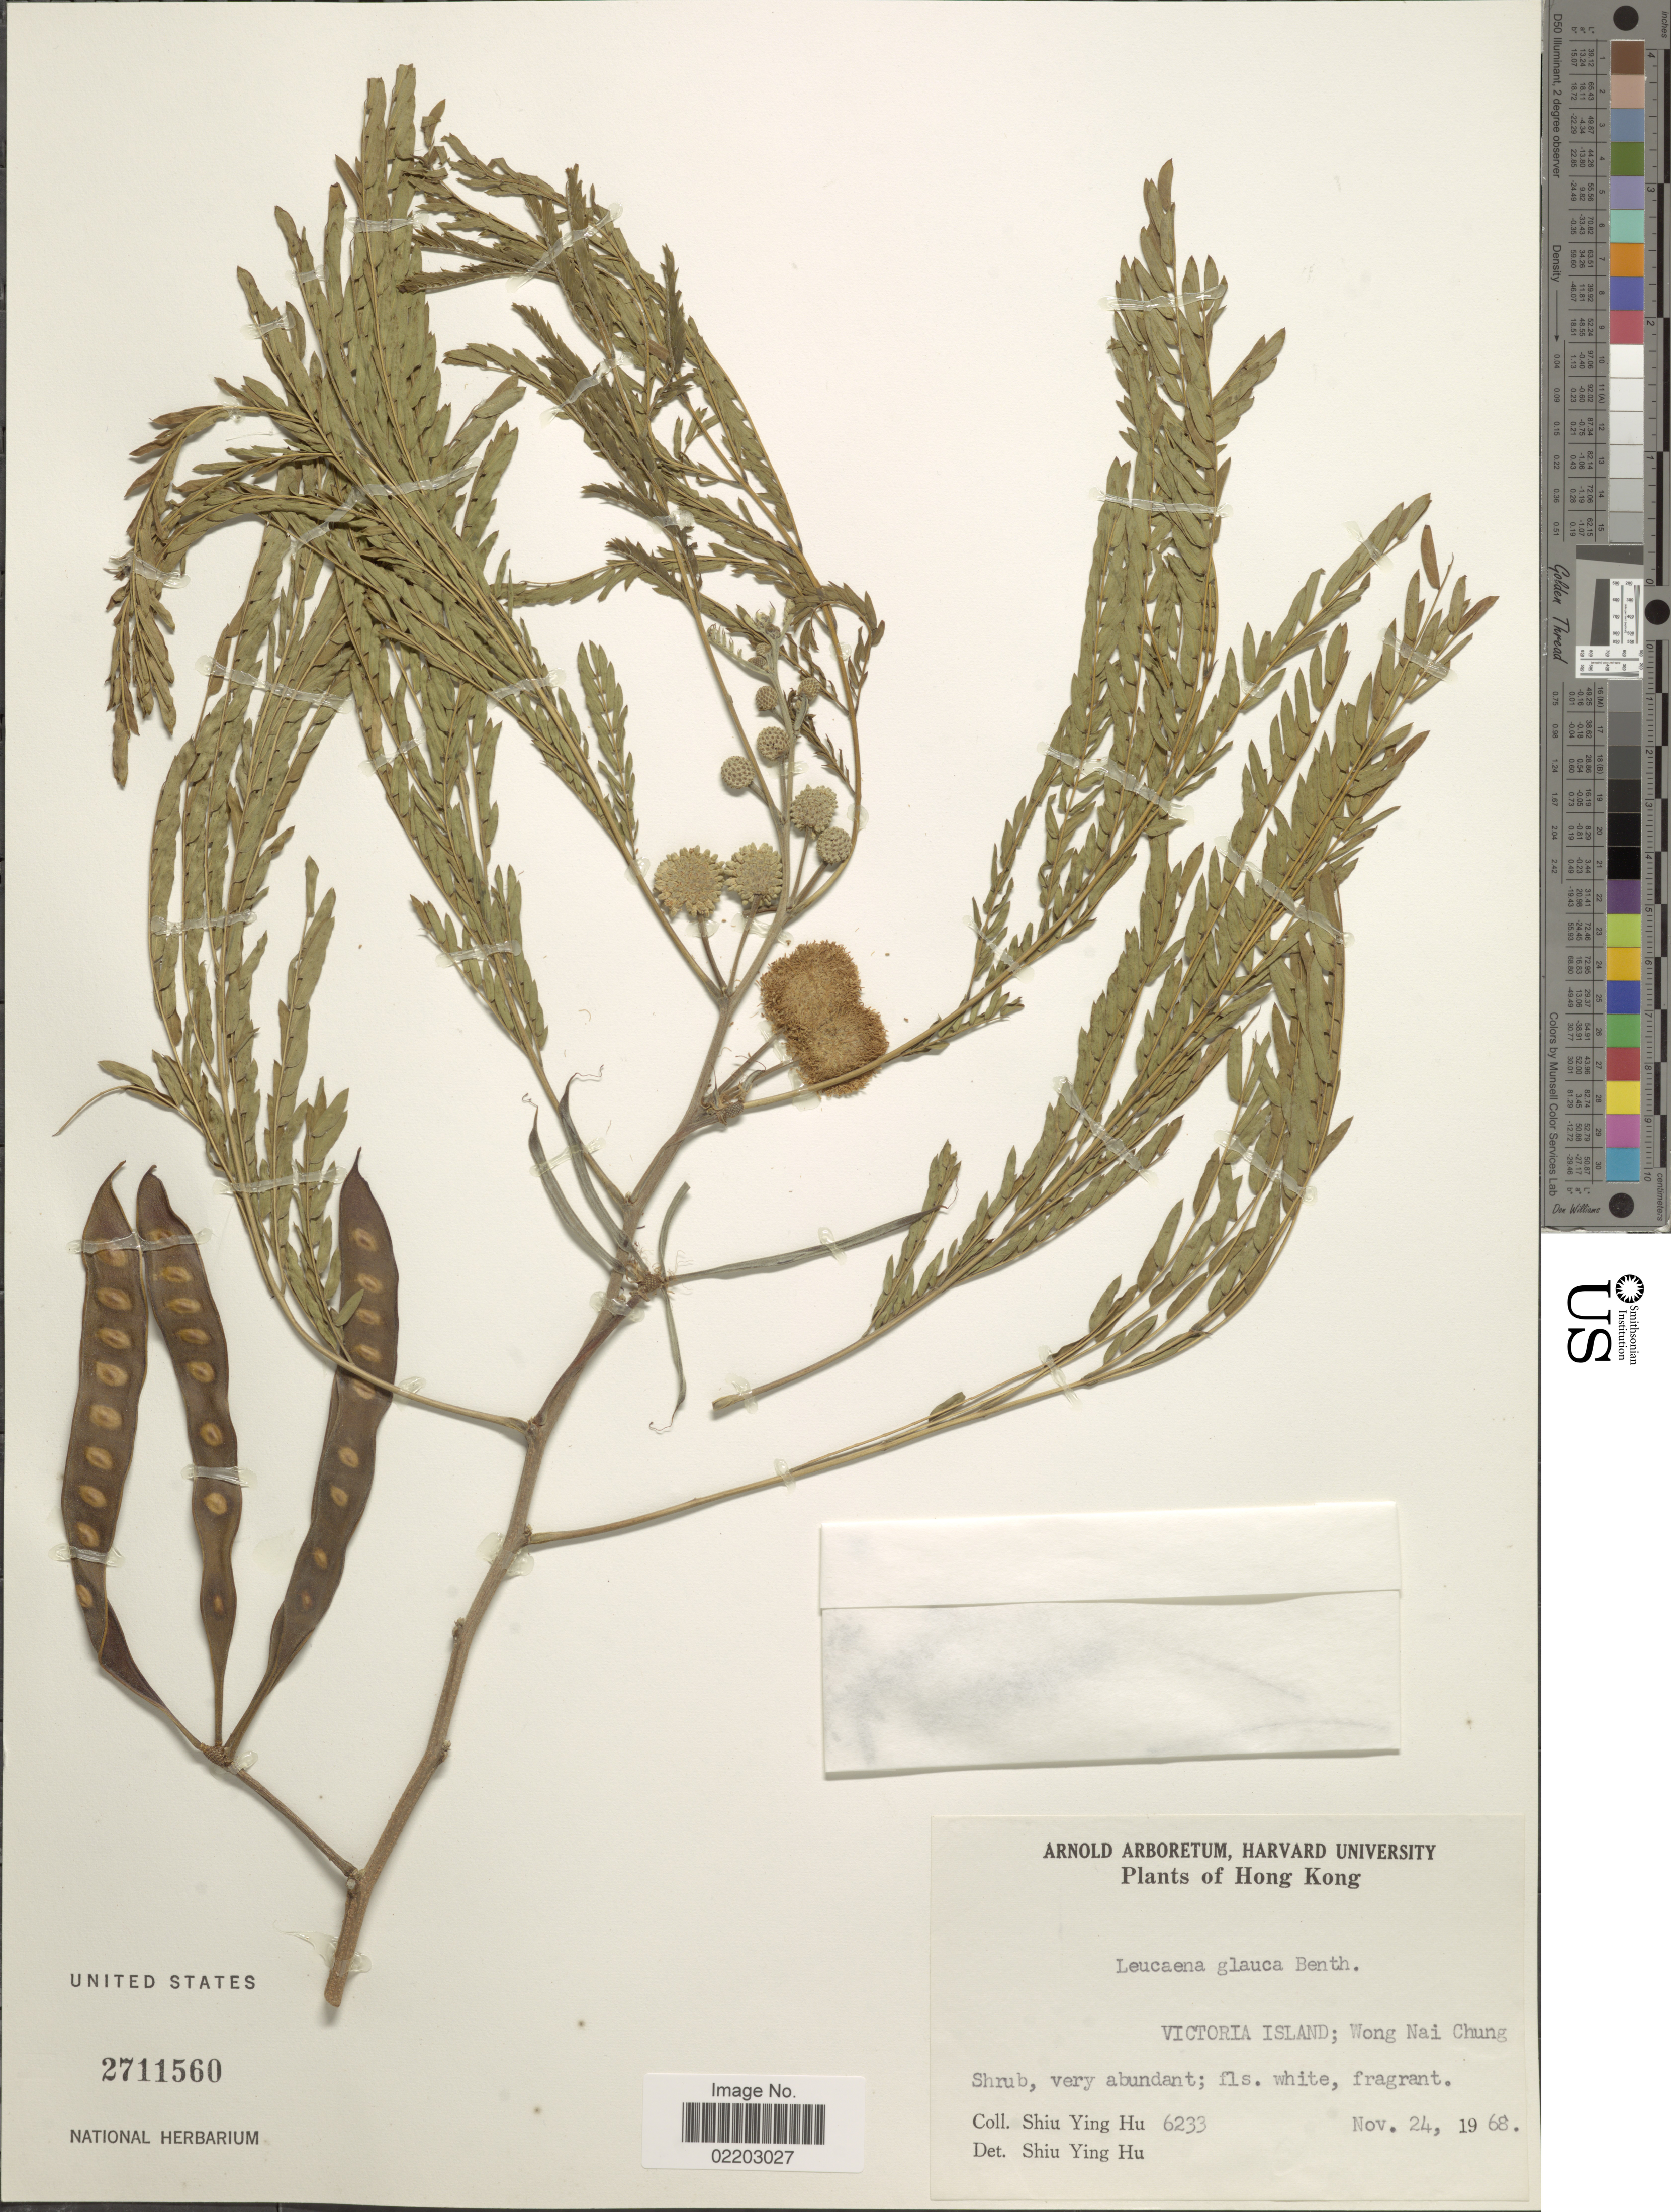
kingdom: Plantae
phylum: Tracheophyta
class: Magnoliopsida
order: Fabales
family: Fabaceae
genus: Leucaena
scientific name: Leucaena leucocephala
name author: (Lam.) de Wit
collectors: S. Y. Hu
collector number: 6233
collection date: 1968-11-24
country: China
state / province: Hong Kong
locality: Hong Kong, Victoria Island; Wong Nai Chung.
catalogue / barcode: US 2711560